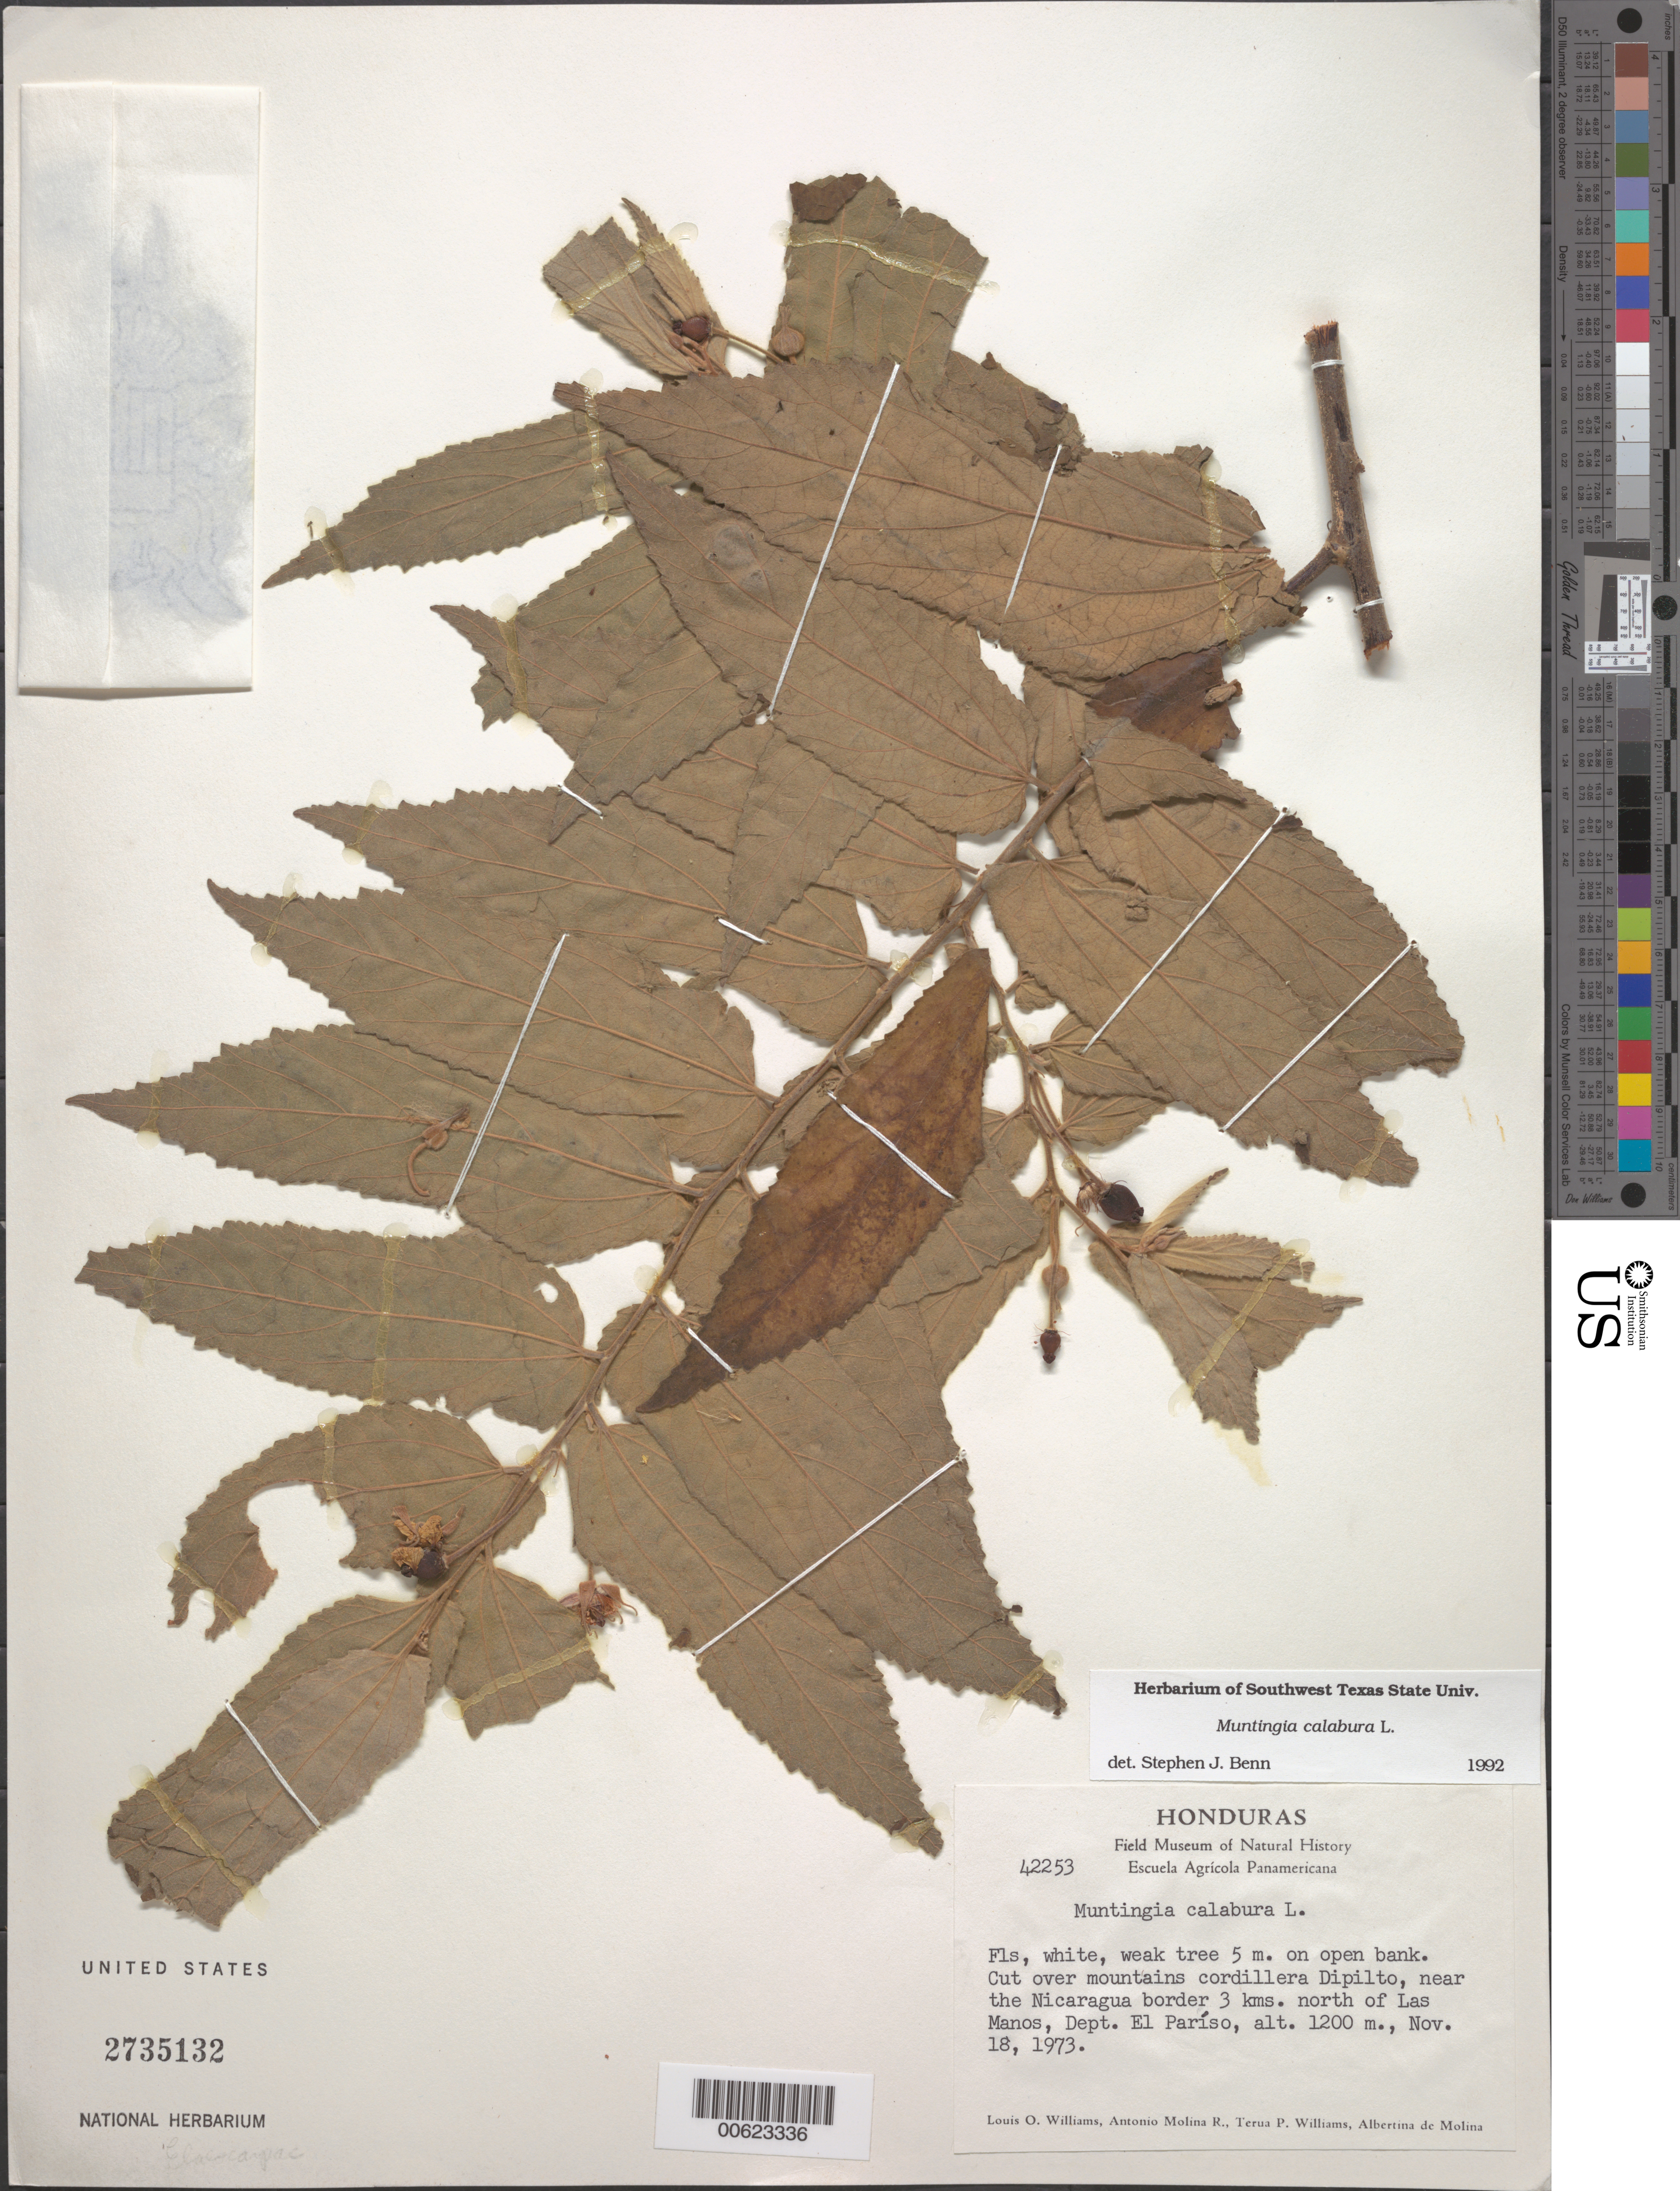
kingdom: Plantae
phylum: Tracheophyta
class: Magnoliopsida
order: Malvales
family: Muntingiaceae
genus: Muntingia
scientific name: Muntingia calabura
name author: L.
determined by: Benn, S. J.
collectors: L. O. Williams, A. Molina R., T. P. Williams & A. R. Molina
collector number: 42253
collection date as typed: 18 Nov 1973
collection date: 1973-11-18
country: Honduras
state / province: El Paraíso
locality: Cut over mountains Cordillera Dipilto, near the Nicaragua border 3 kms. N of Las Manos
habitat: Open bank.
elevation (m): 1200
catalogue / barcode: US 2735132